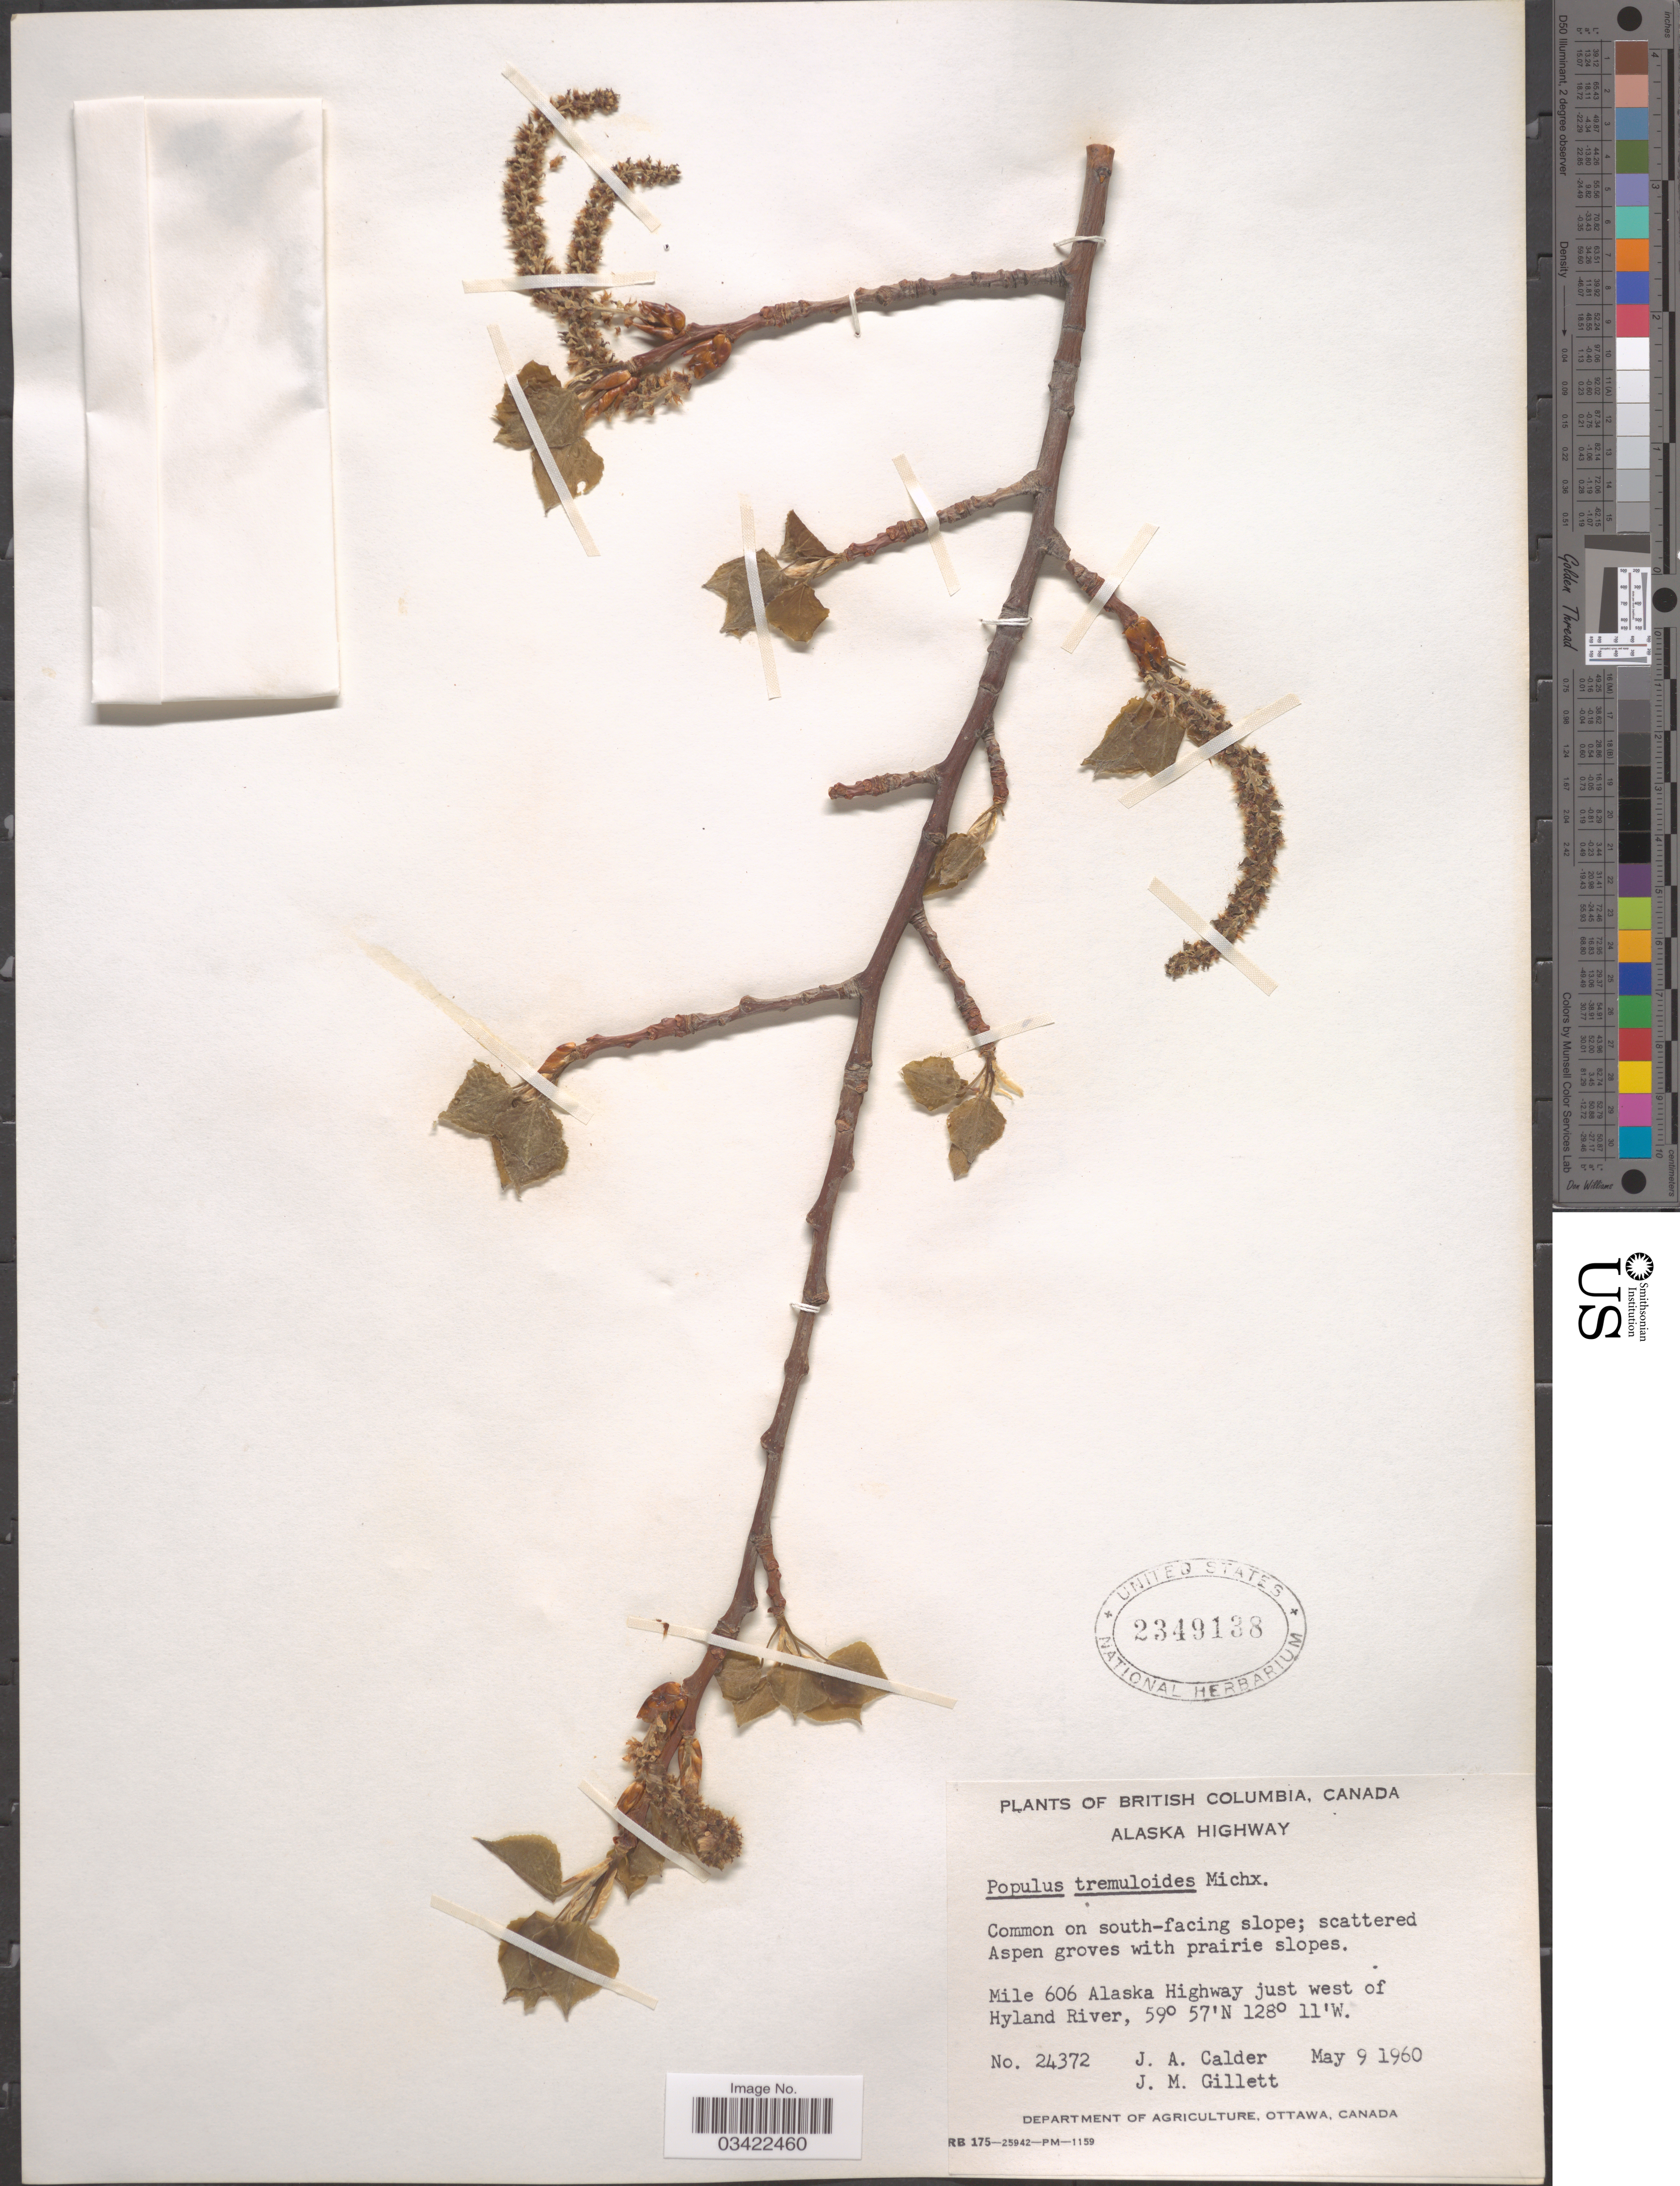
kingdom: Plantae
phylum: Tracheophyta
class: Magnoliopsida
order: Malpighiales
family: Salicaceae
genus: Populus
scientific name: Populus tremuloides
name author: Michx.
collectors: J. A. Calder & J. M. Gillett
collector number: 24372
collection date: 1960-05-09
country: Canada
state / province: British Columbia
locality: Alaska Highway. South-facing slope. Mile 606 Alaska Highway just west of Hyland River.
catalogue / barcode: US 2349138